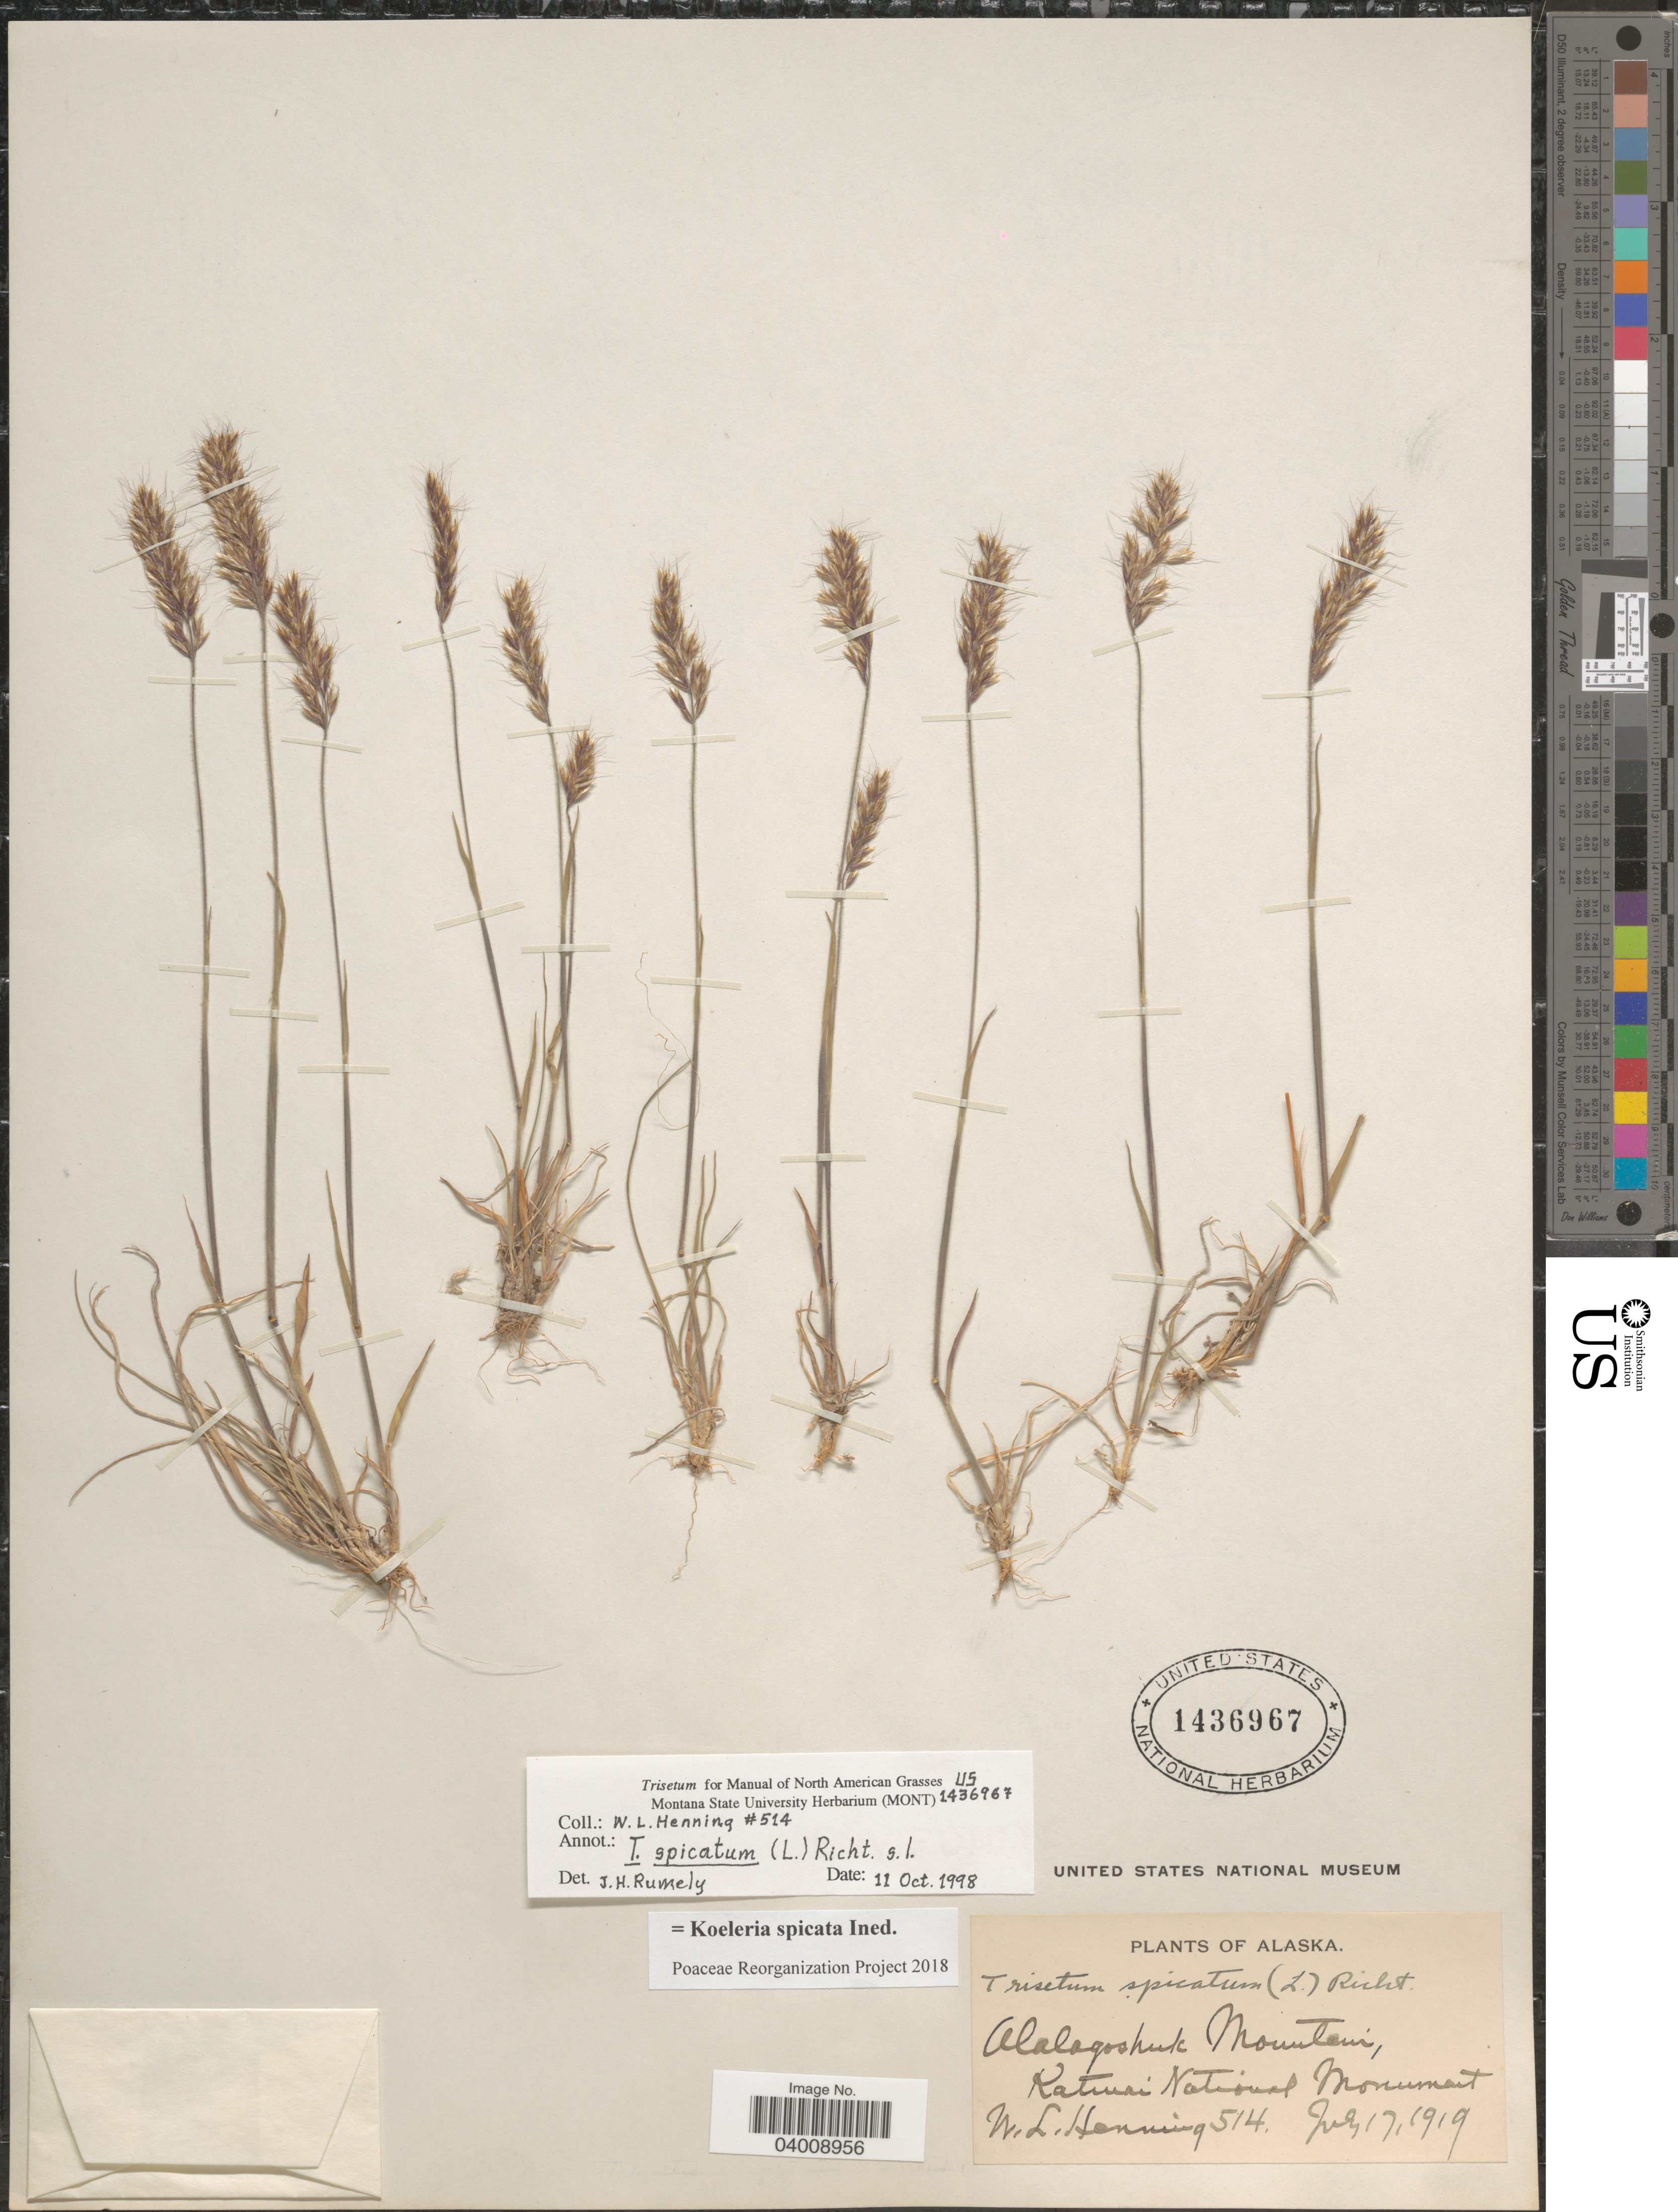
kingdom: Plantae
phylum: Tracheophyta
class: Liliopsida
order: Poales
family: Poaceae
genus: Koeleria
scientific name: Koeleria spicata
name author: (L.) Barberá et al.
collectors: W. Henning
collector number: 514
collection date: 1919-07-17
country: United States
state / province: Alaska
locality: Alalagoshuk Mountain, Katmai National Monument.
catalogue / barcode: US 1436967